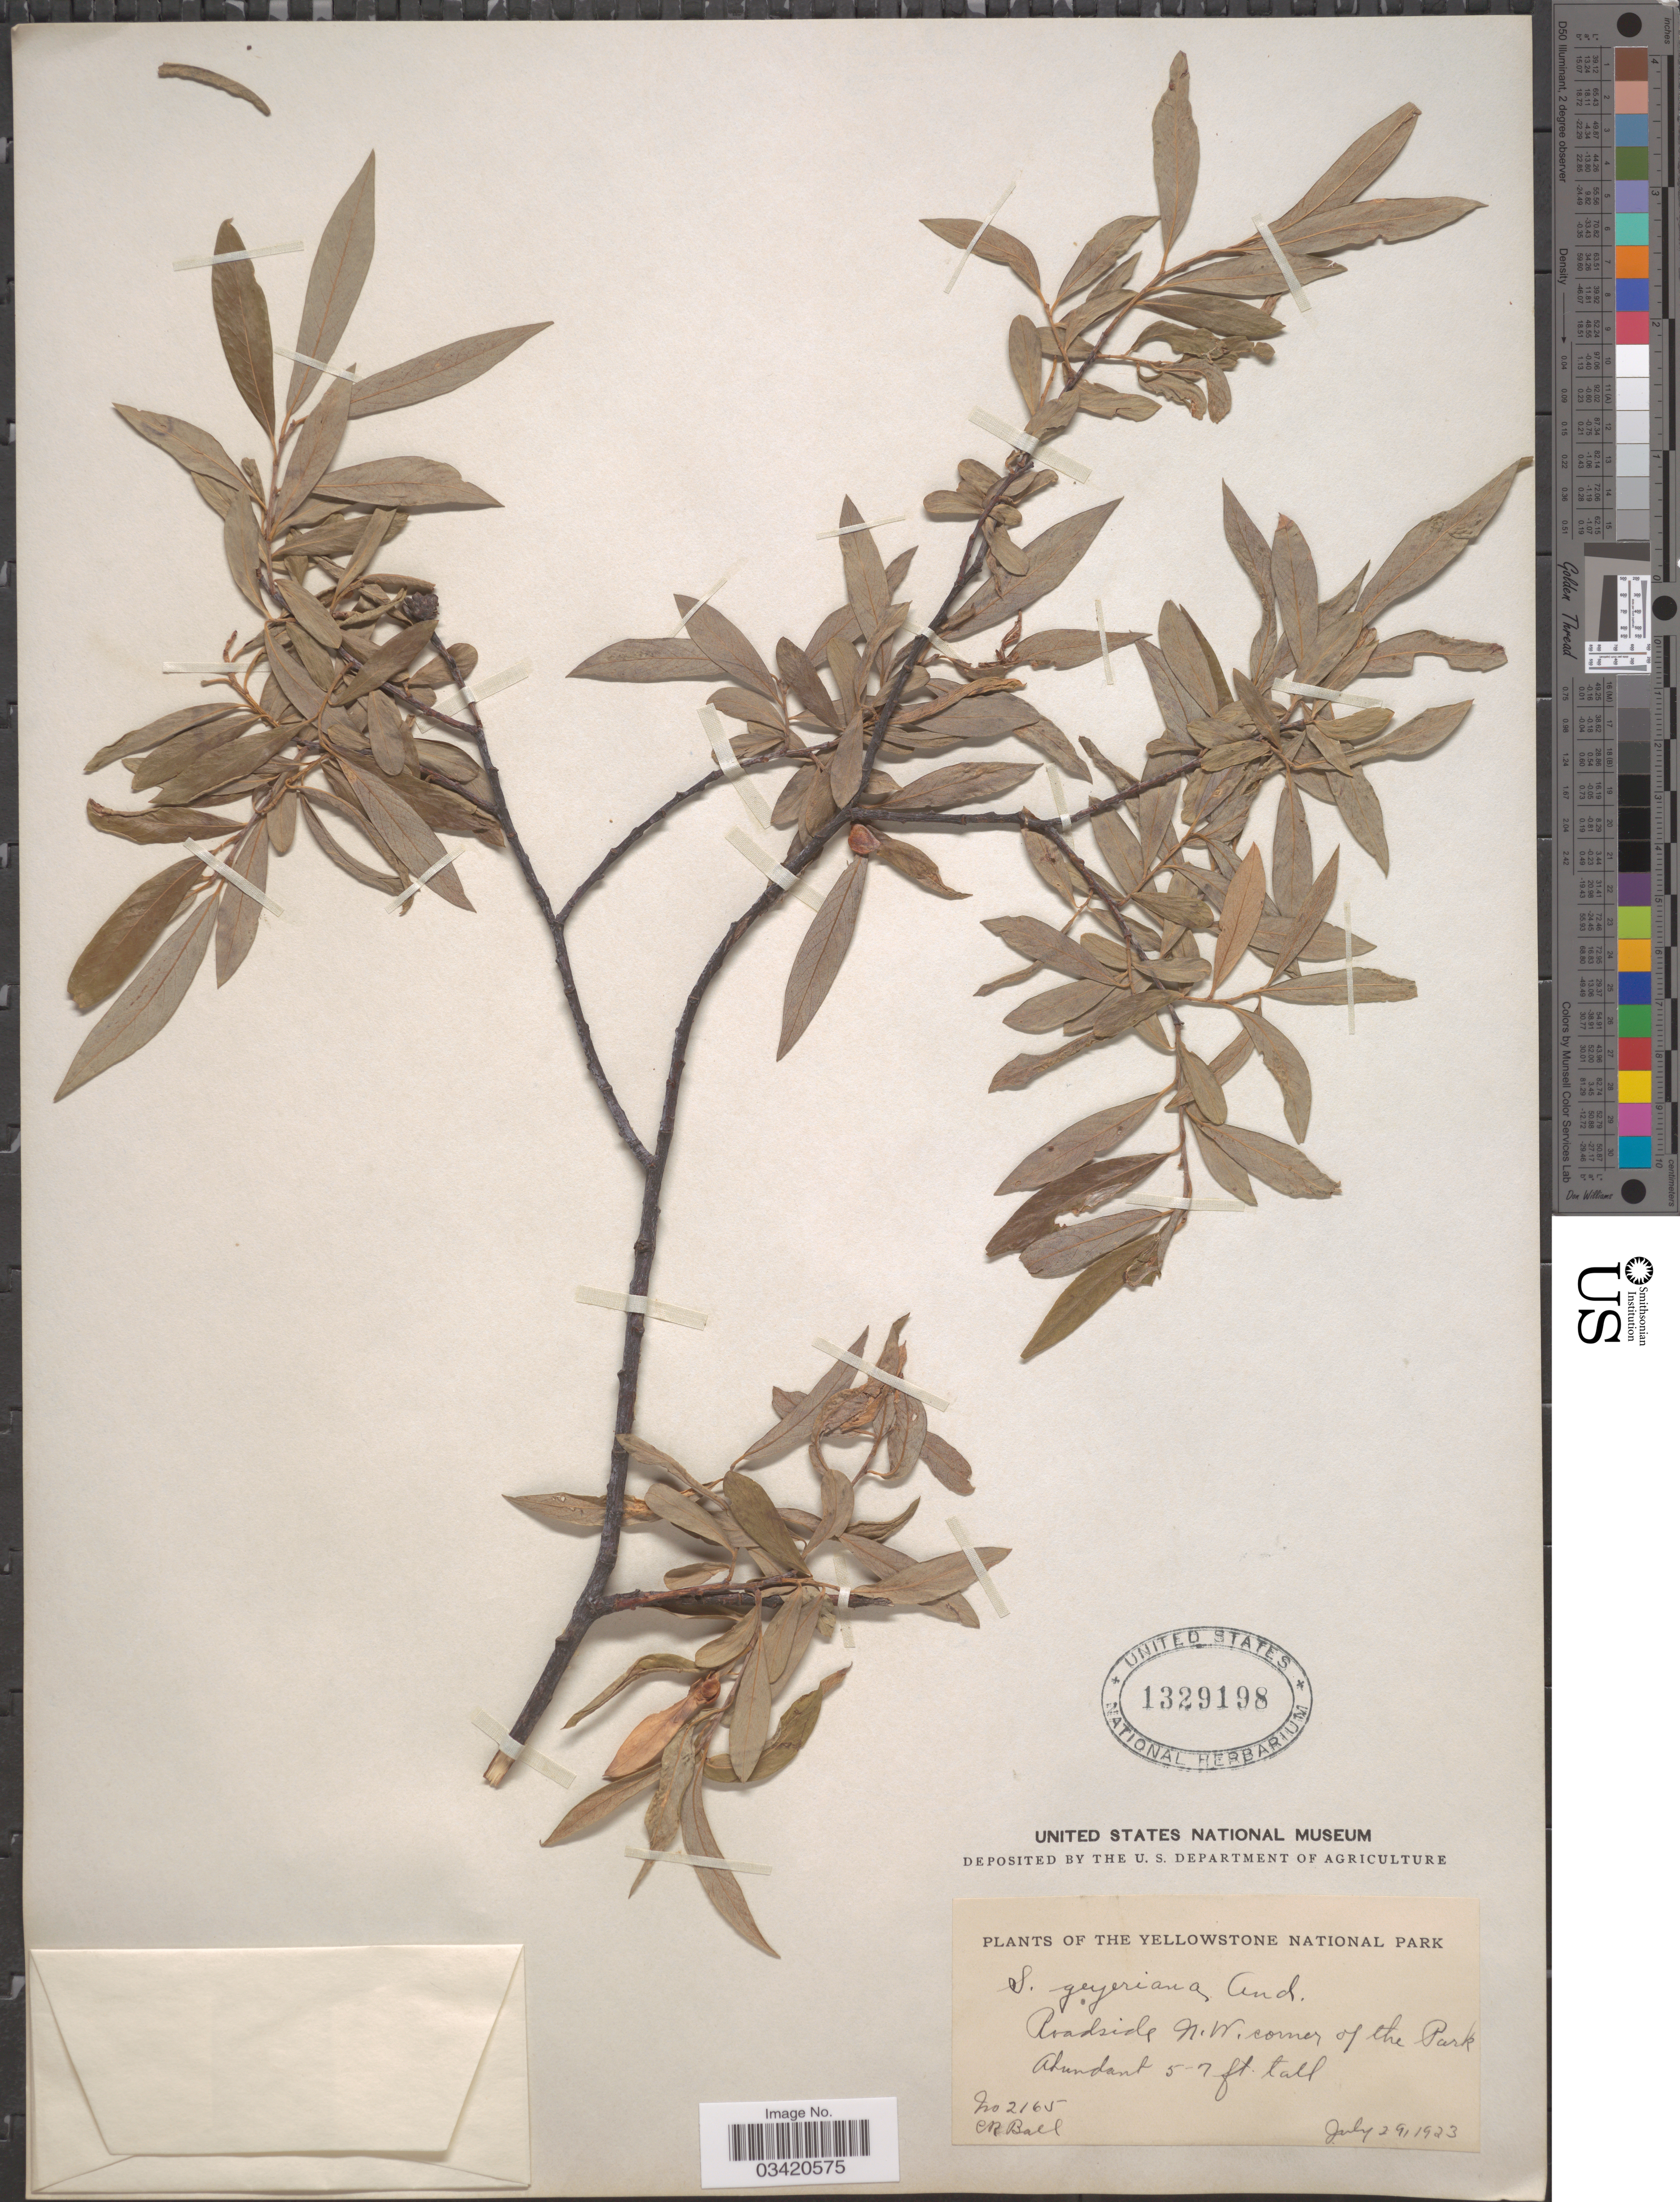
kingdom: Plantae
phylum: Tracheophyta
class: Magnoliopsida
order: Malpighiales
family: Salicaceae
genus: Salix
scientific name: Salix geyeriana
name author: Andersson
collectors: C. R. Ball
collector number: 2165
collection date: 1923-07-29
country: United States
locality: The Yellowstone National Park. Roadside N.W. corner of the Park.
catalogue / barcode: US 1329198